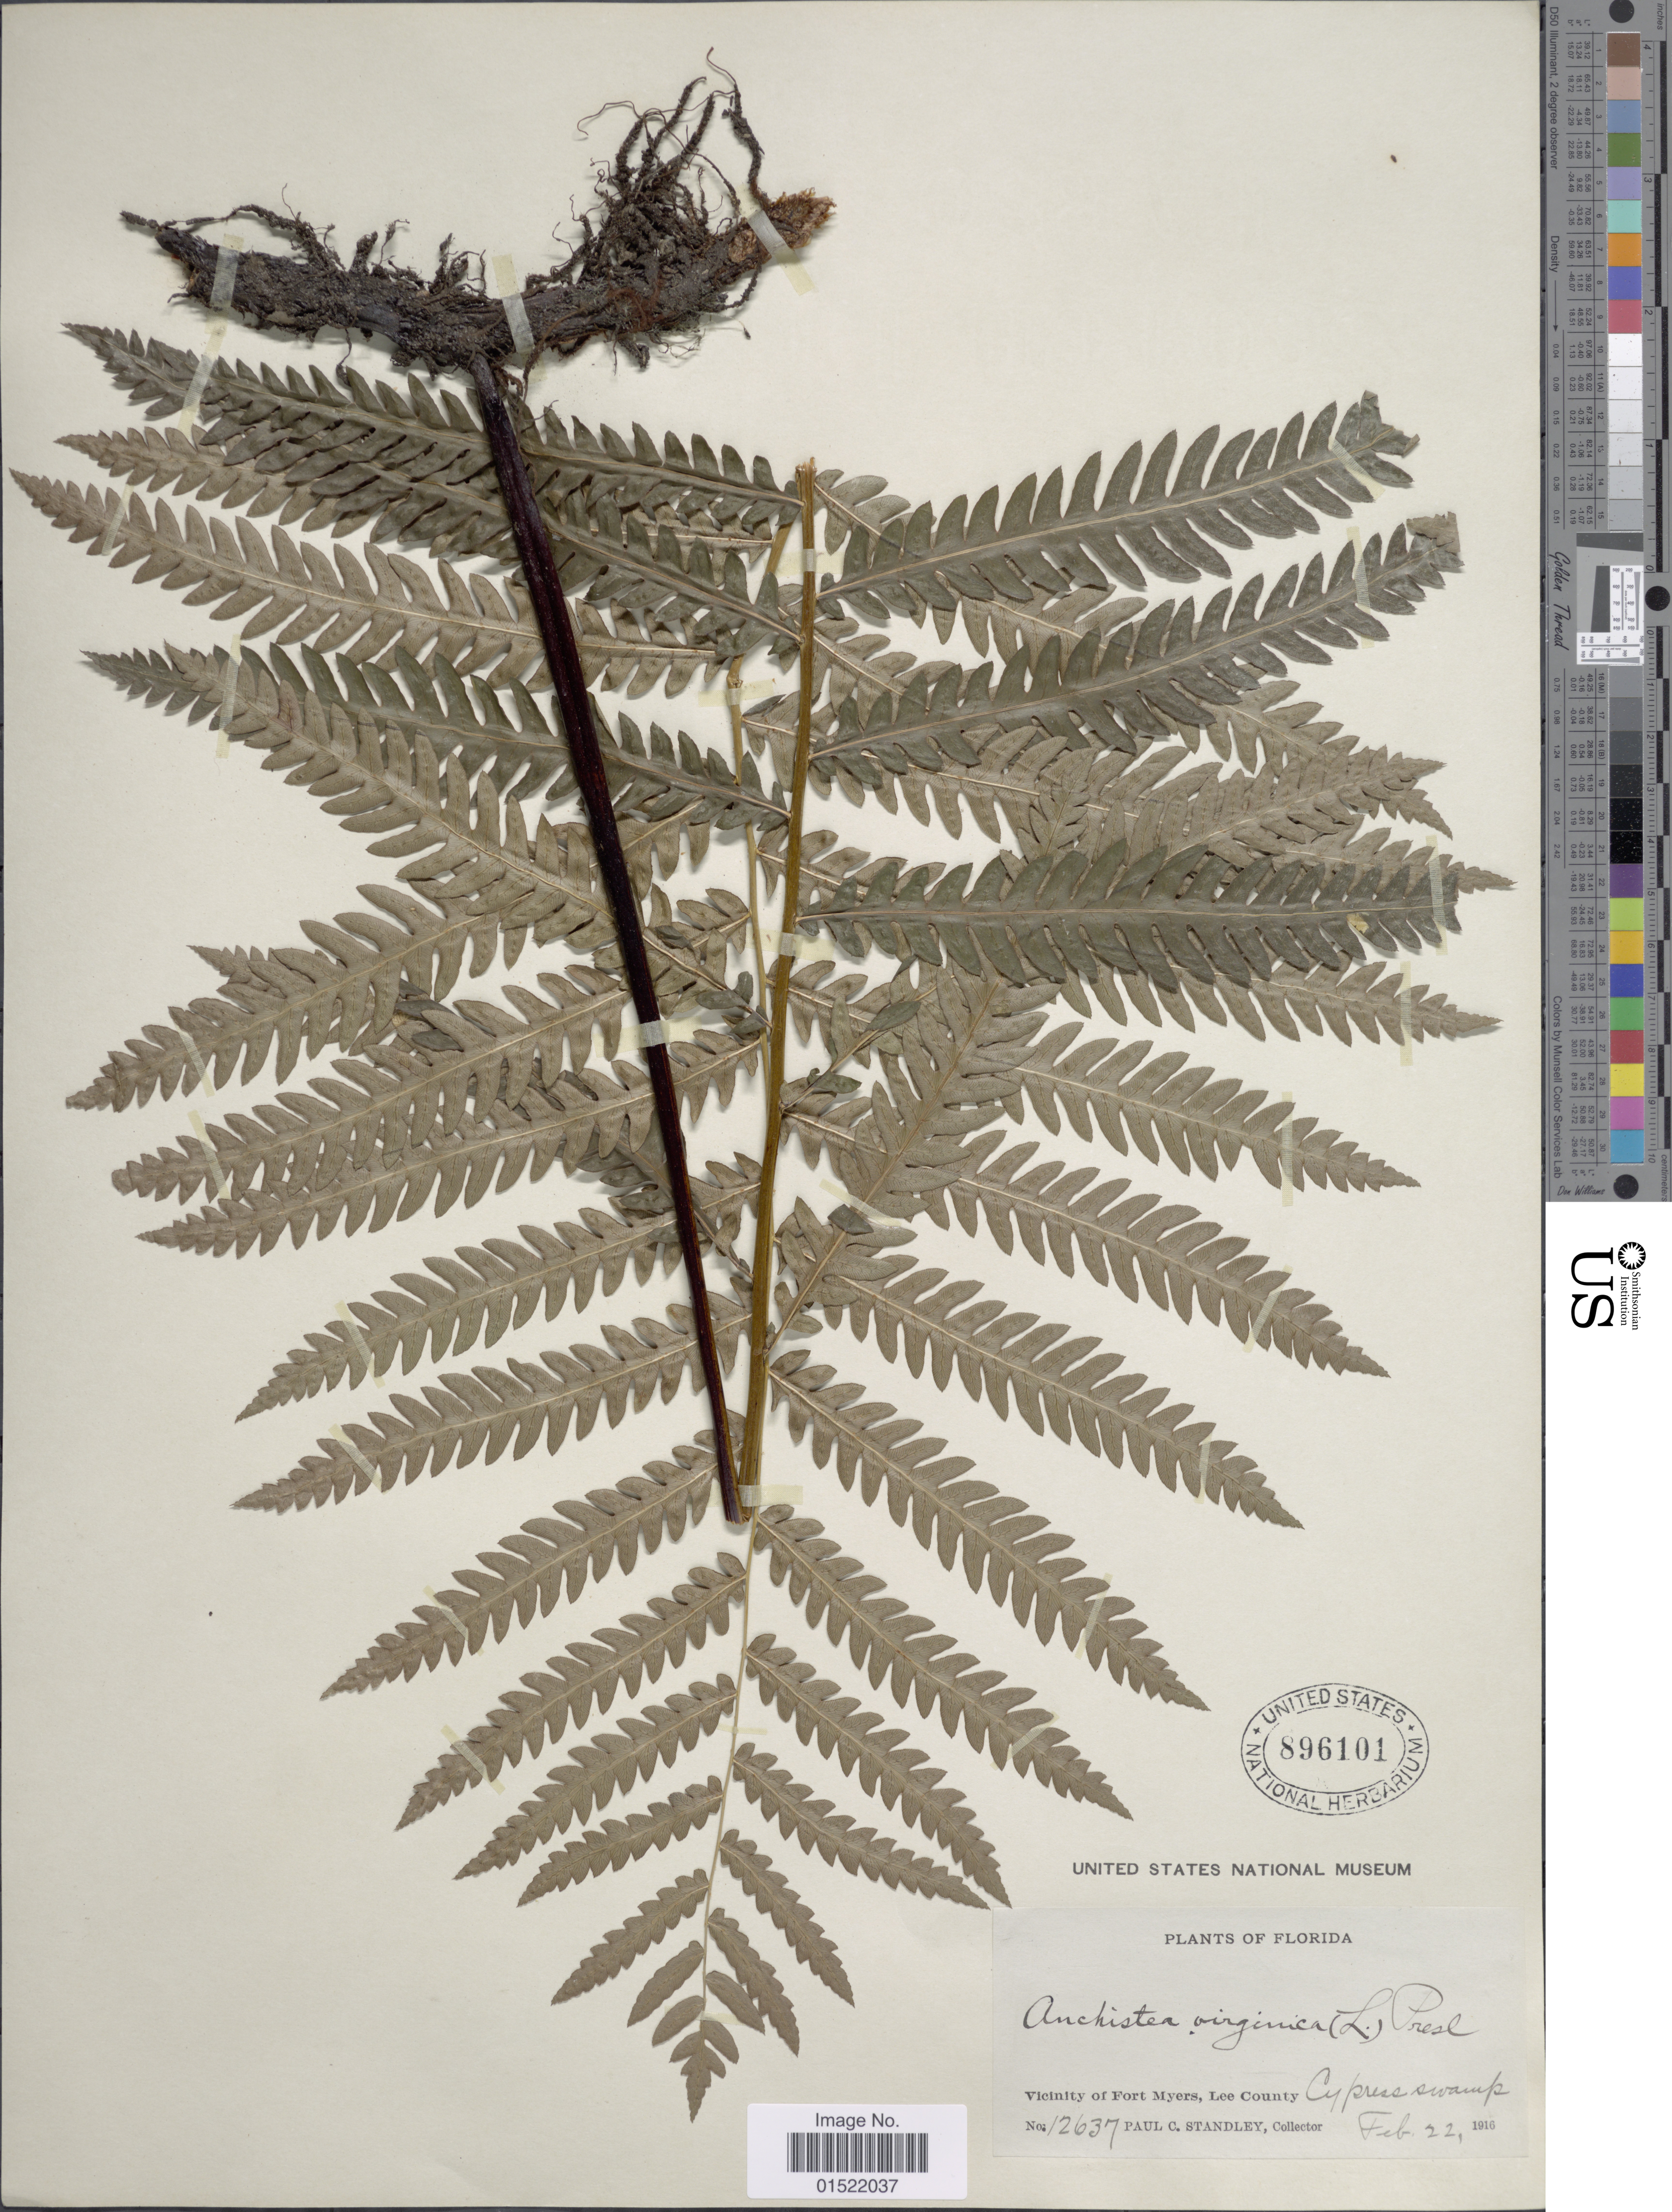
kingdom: Plantae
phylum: Tracheophyta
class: Polypodiopsida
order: Polypodiales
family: Blechnaceae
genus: Woodwardia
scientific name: Woodwardia virginica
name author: (L.) R.M. Sm.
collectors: P. C. Standley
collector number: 12637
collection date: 1916-02-22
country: United States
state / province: Florida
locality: Vicinity of Fort Myers, Lee County, Cypress swamp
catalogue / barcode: US 896101